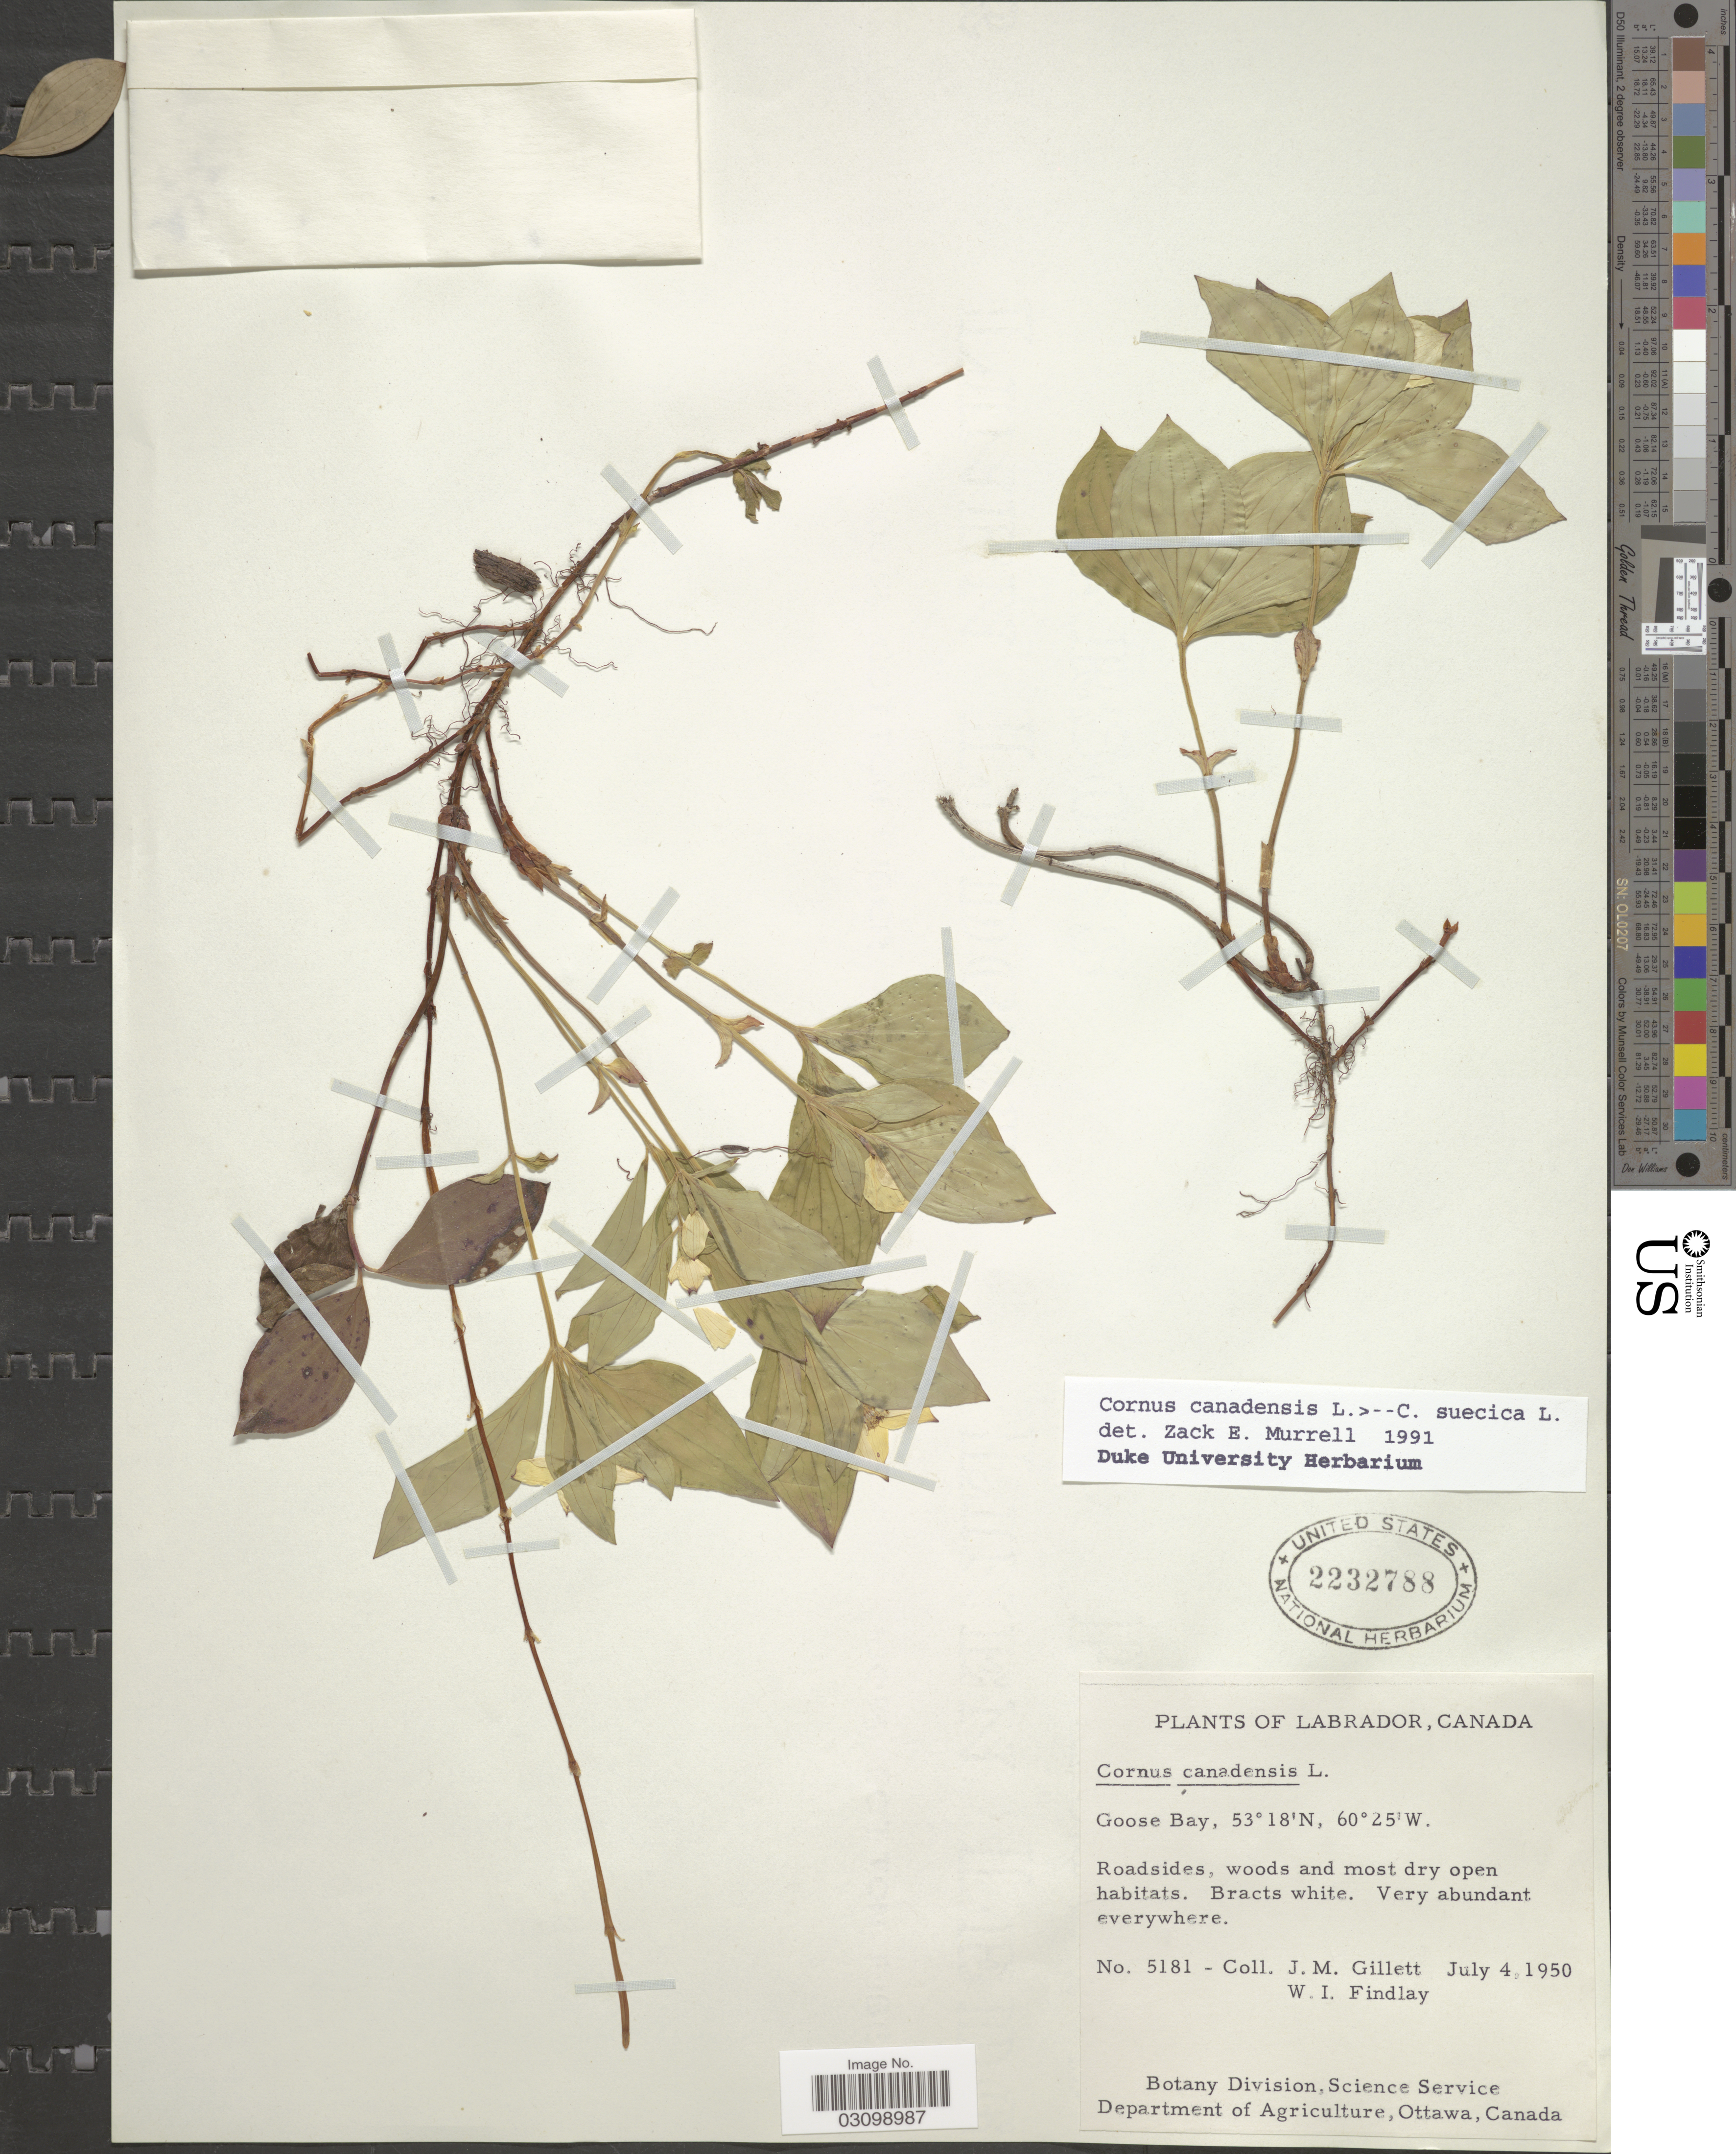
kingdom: Plantae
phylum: Tracheophyta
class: Magnoliopsida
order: Cornales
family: Cornaceae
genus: Cornus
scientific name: Cornus sp.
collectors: J. M. Gillett & W. Findlay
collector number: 5181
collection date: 1950-07-04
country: Canada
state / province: Newfoundland and Labrador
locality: Labrador, Goose Bay.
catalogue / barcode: US 2232788